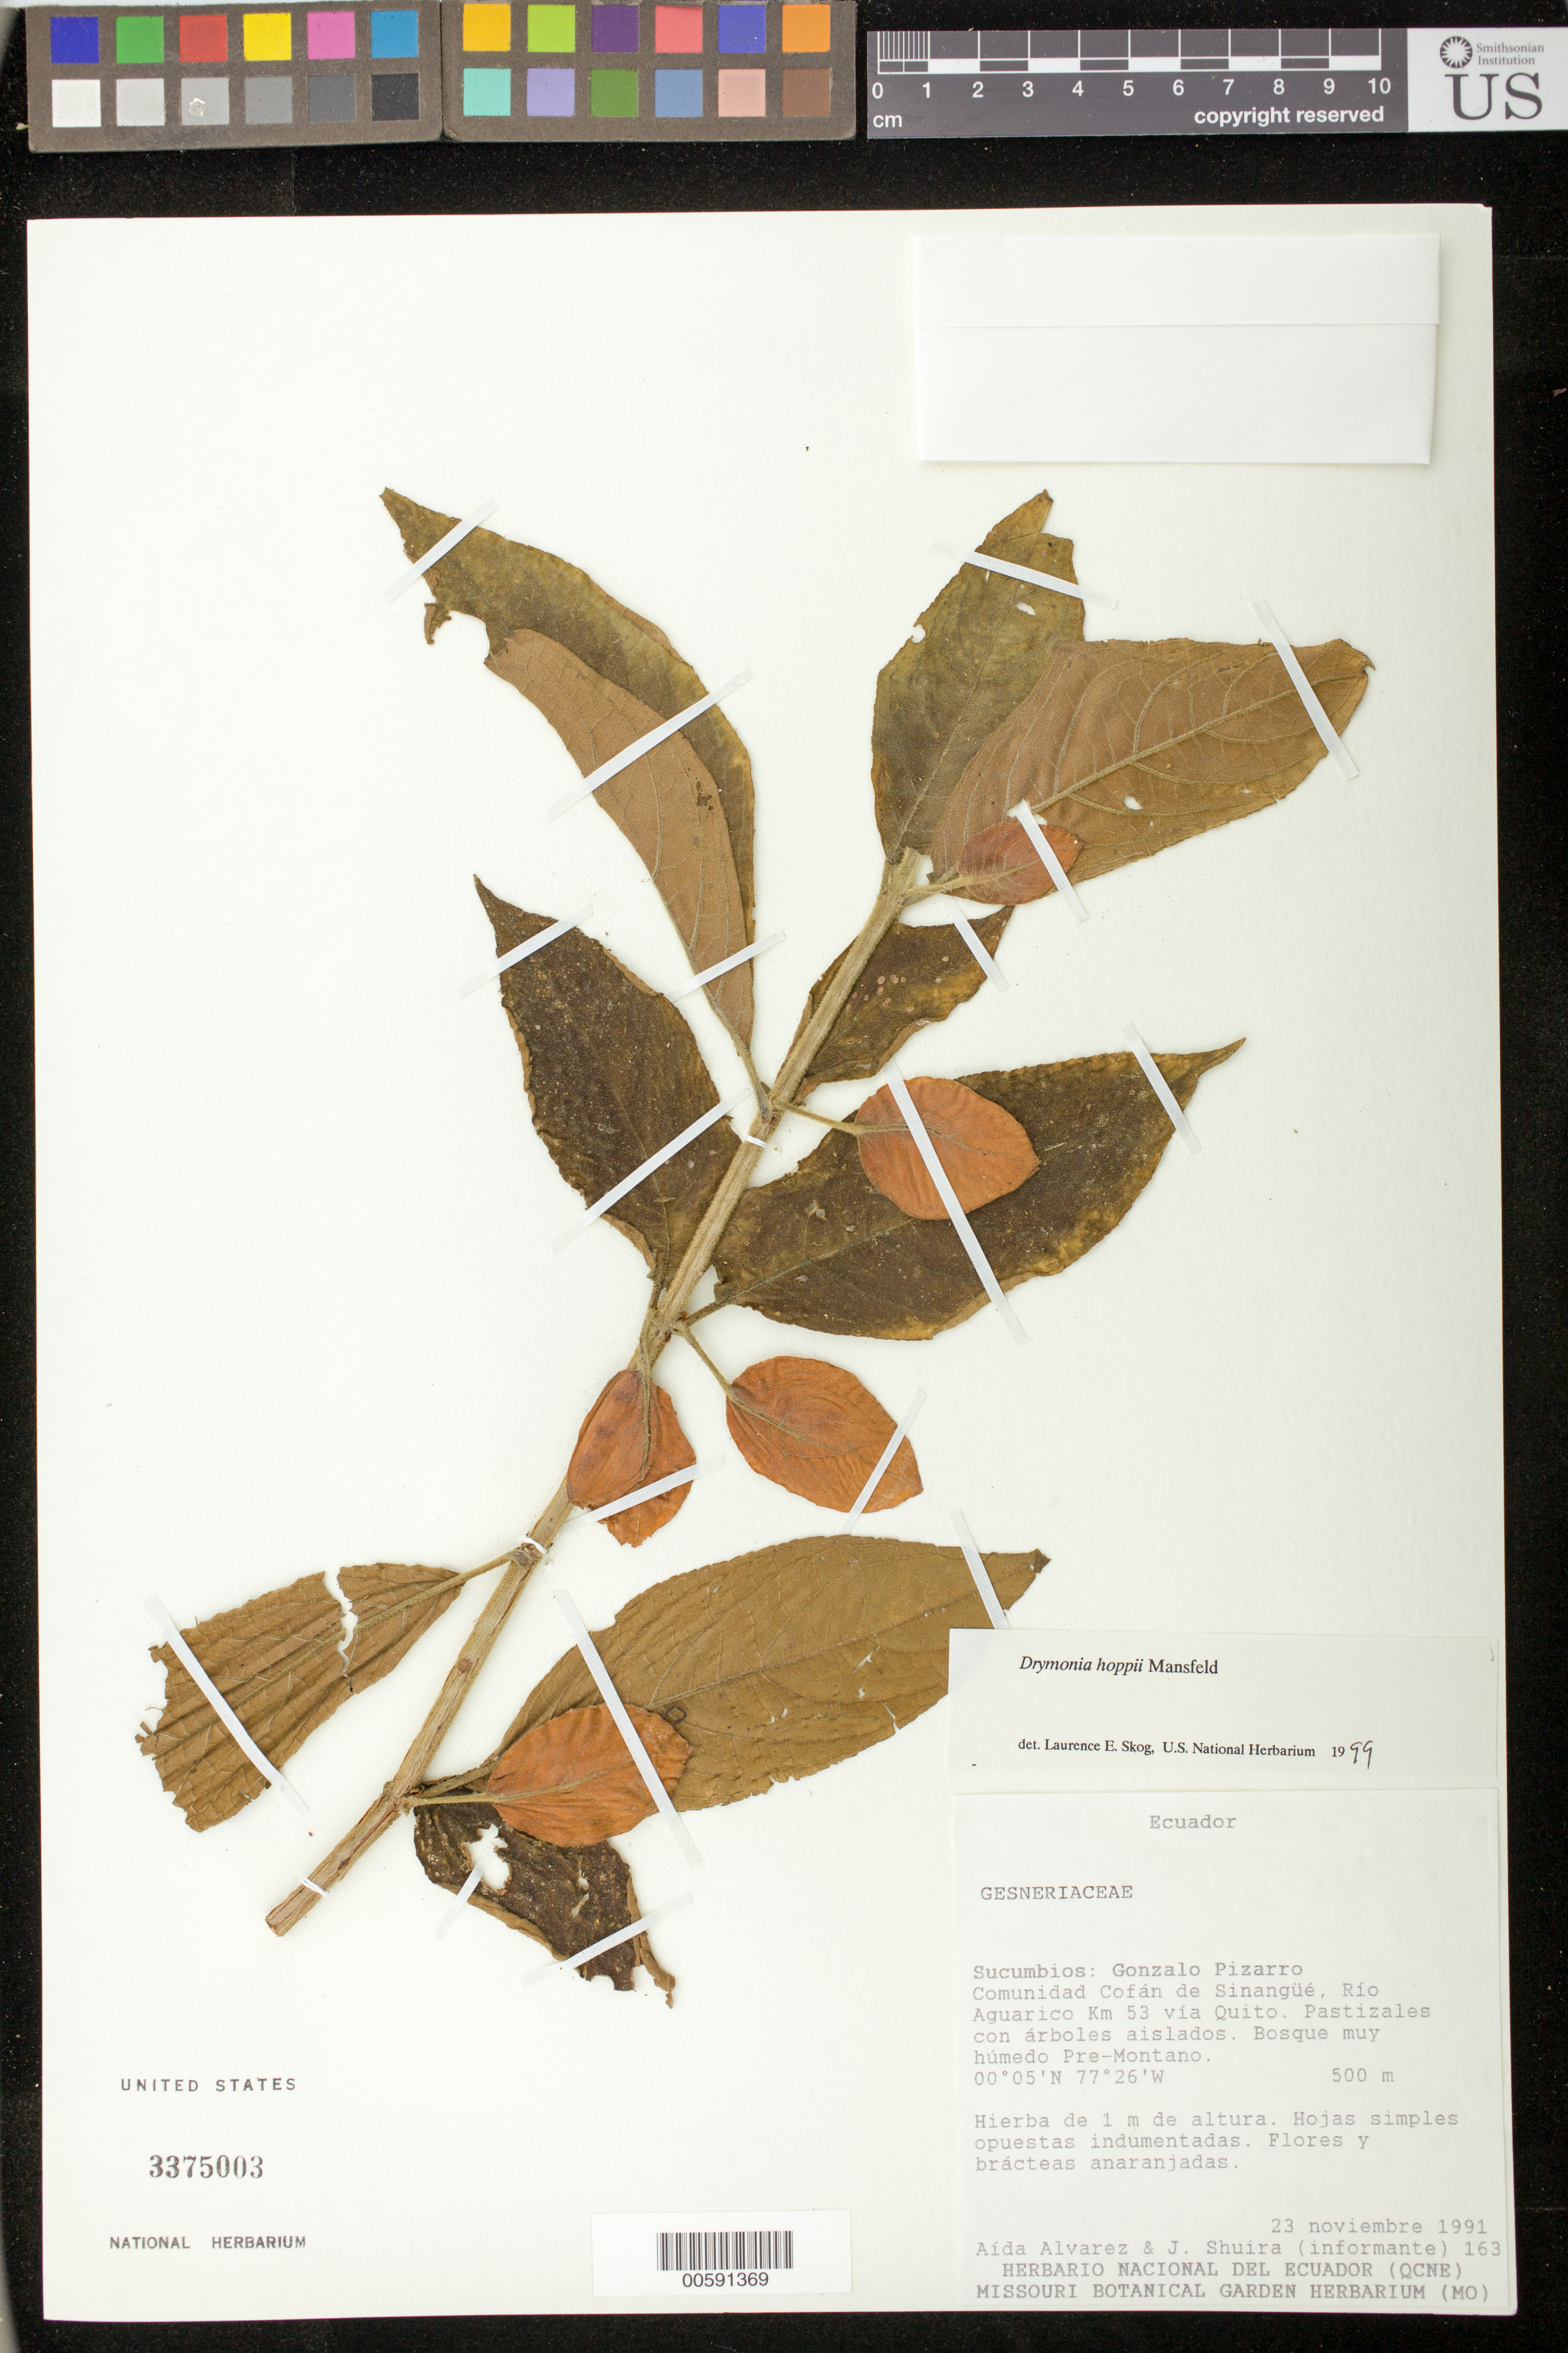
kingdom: Plantae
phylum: Tracheophyta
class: Magnoliopsida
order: Lamiales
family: Gesneriaceae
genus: Drymonia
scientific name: Drymonia hoppii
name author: (Mansf.) Wiehler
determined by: Skog, Laurence E.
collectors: A. Alvarez & J. Shuira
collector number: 163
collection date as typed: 23 Nov 1991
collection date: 1991-11-23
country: Ecuador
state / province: Sucumbíos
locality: Gonzalo Pizarro; comunidad Cofán de Sinangüé, río Aguarico, km 53 vía Quito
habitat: Pastizales con árboles aislados; bosque muy húmedo pre-montano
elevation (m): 500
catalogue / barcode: US 3375003